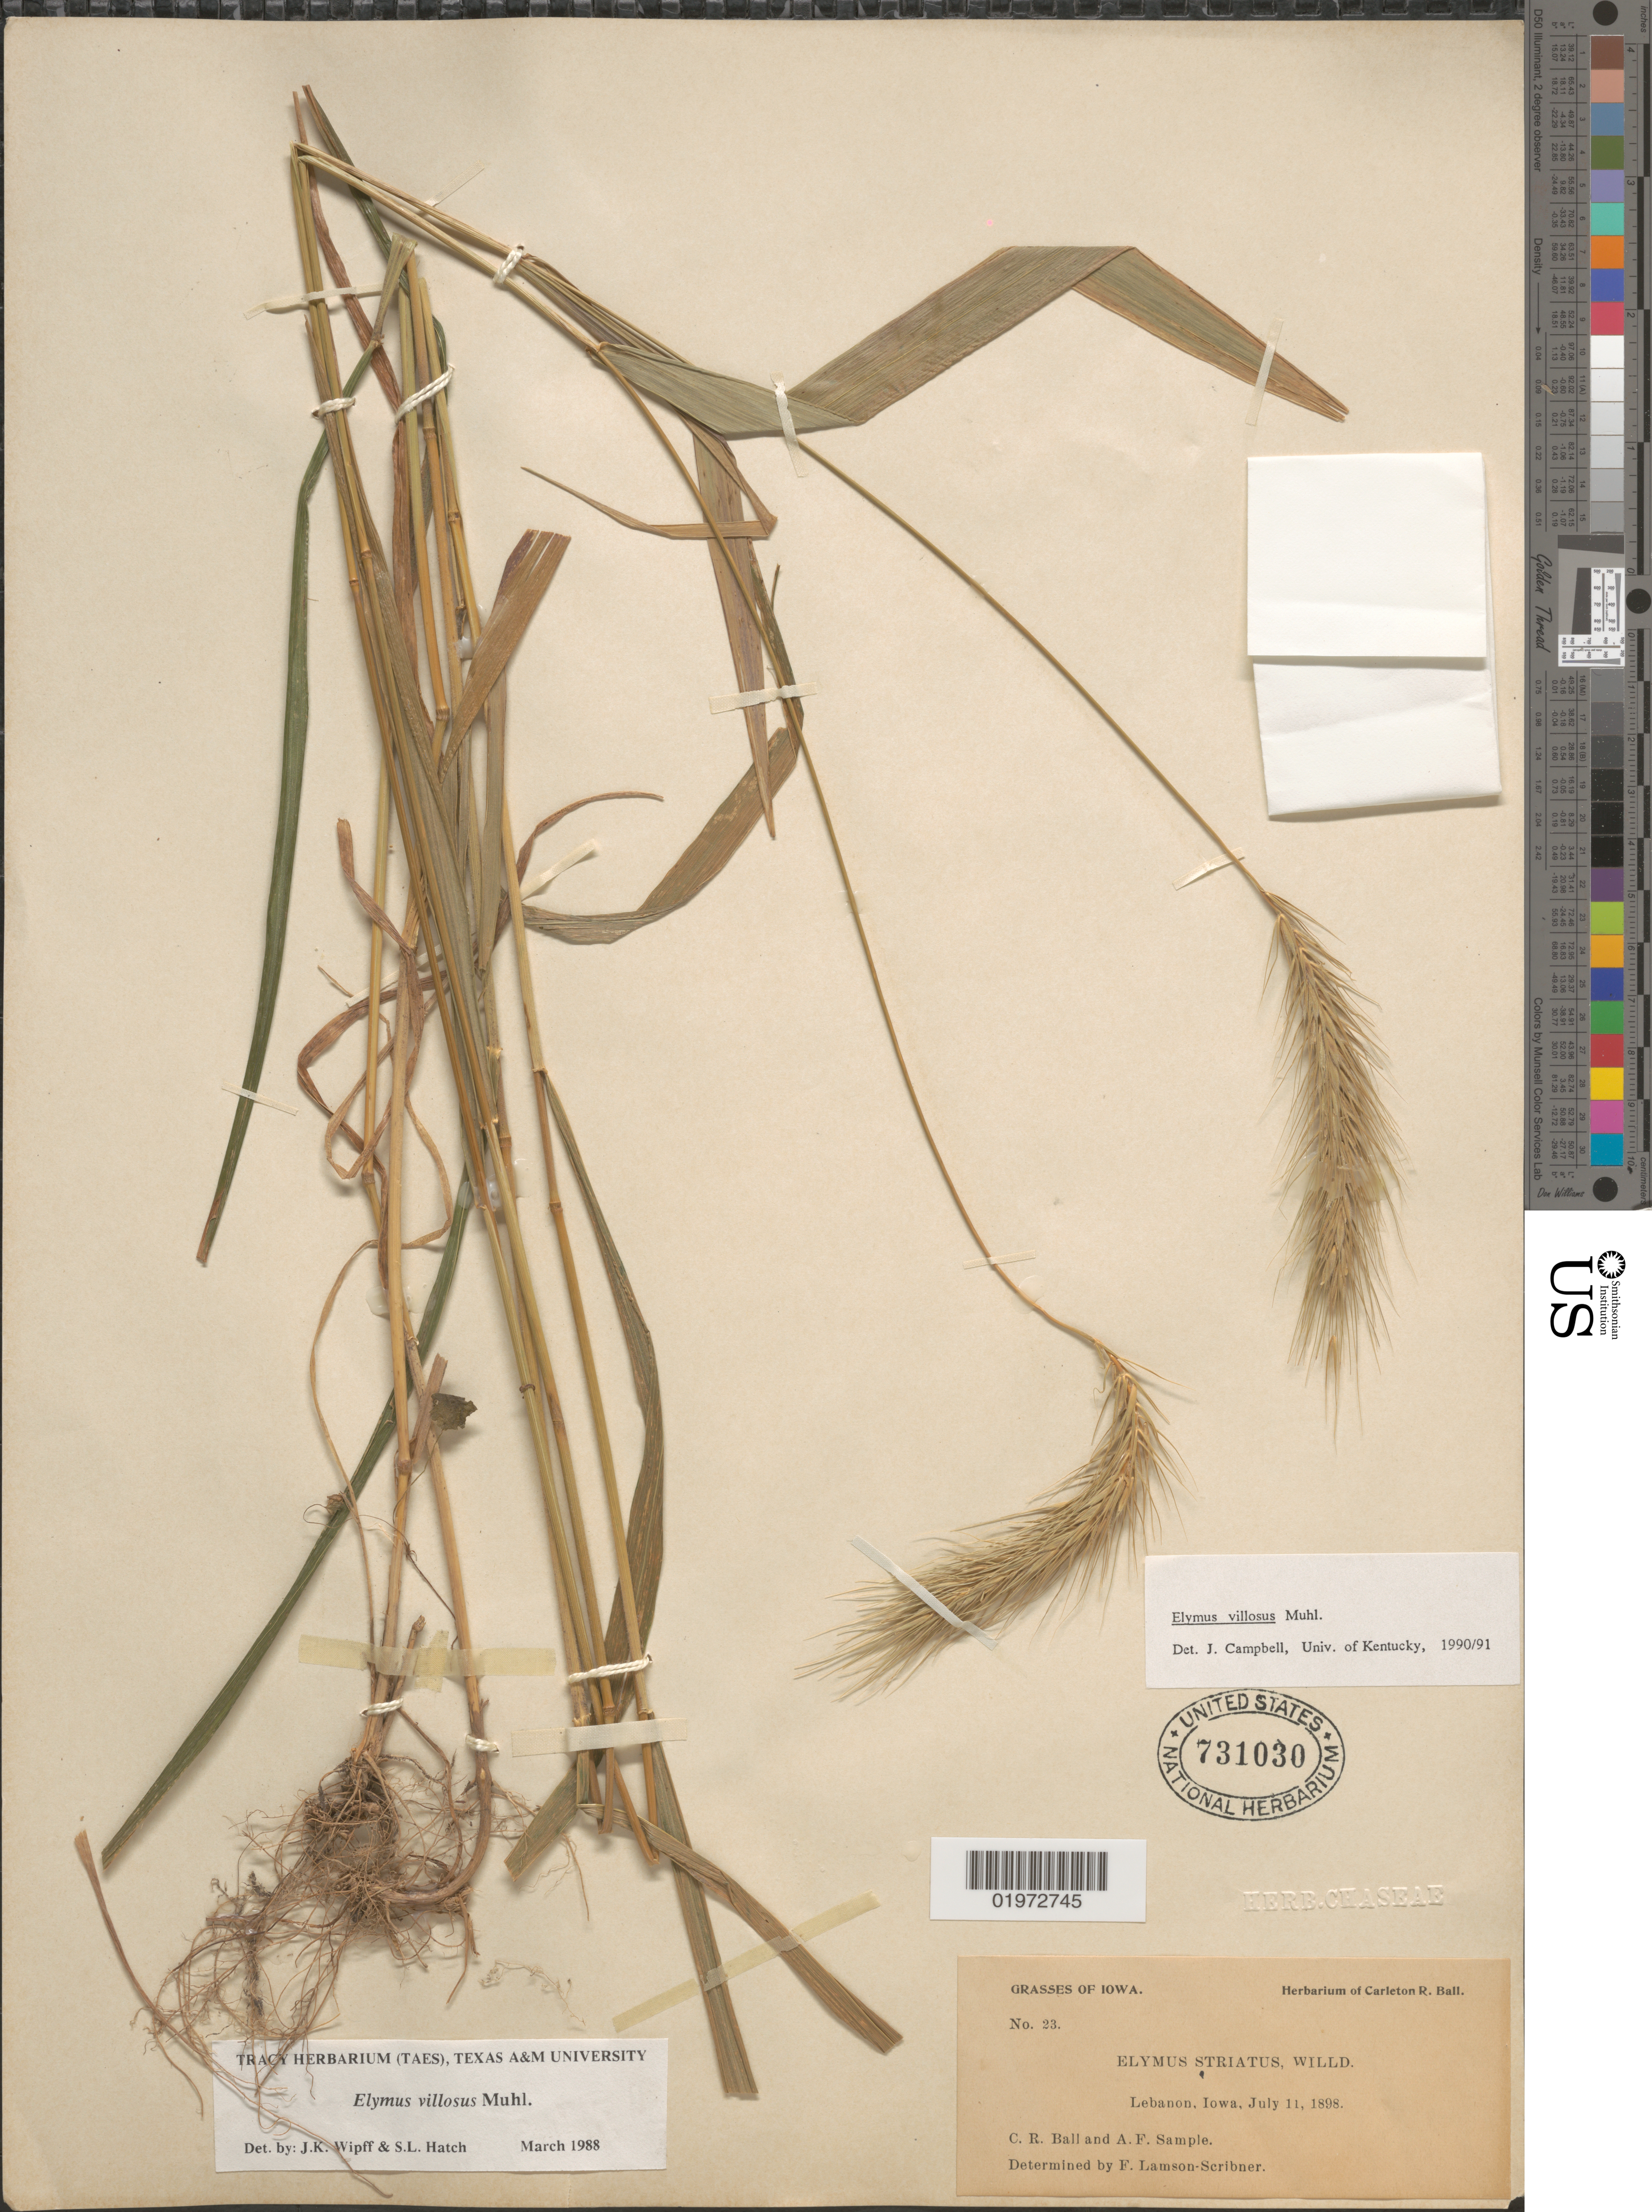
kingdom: Plantae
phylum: Tracheophyta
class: Liliopsida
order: Poales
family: Poaceae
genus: Elymus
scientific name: Elymus villosus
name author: Muhl. ex Willd.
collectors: C. R. Ball & A. Sample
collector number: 23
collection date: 1898-07-11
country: United States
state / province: Iowa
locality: Lebanon.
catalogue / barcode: US 731030